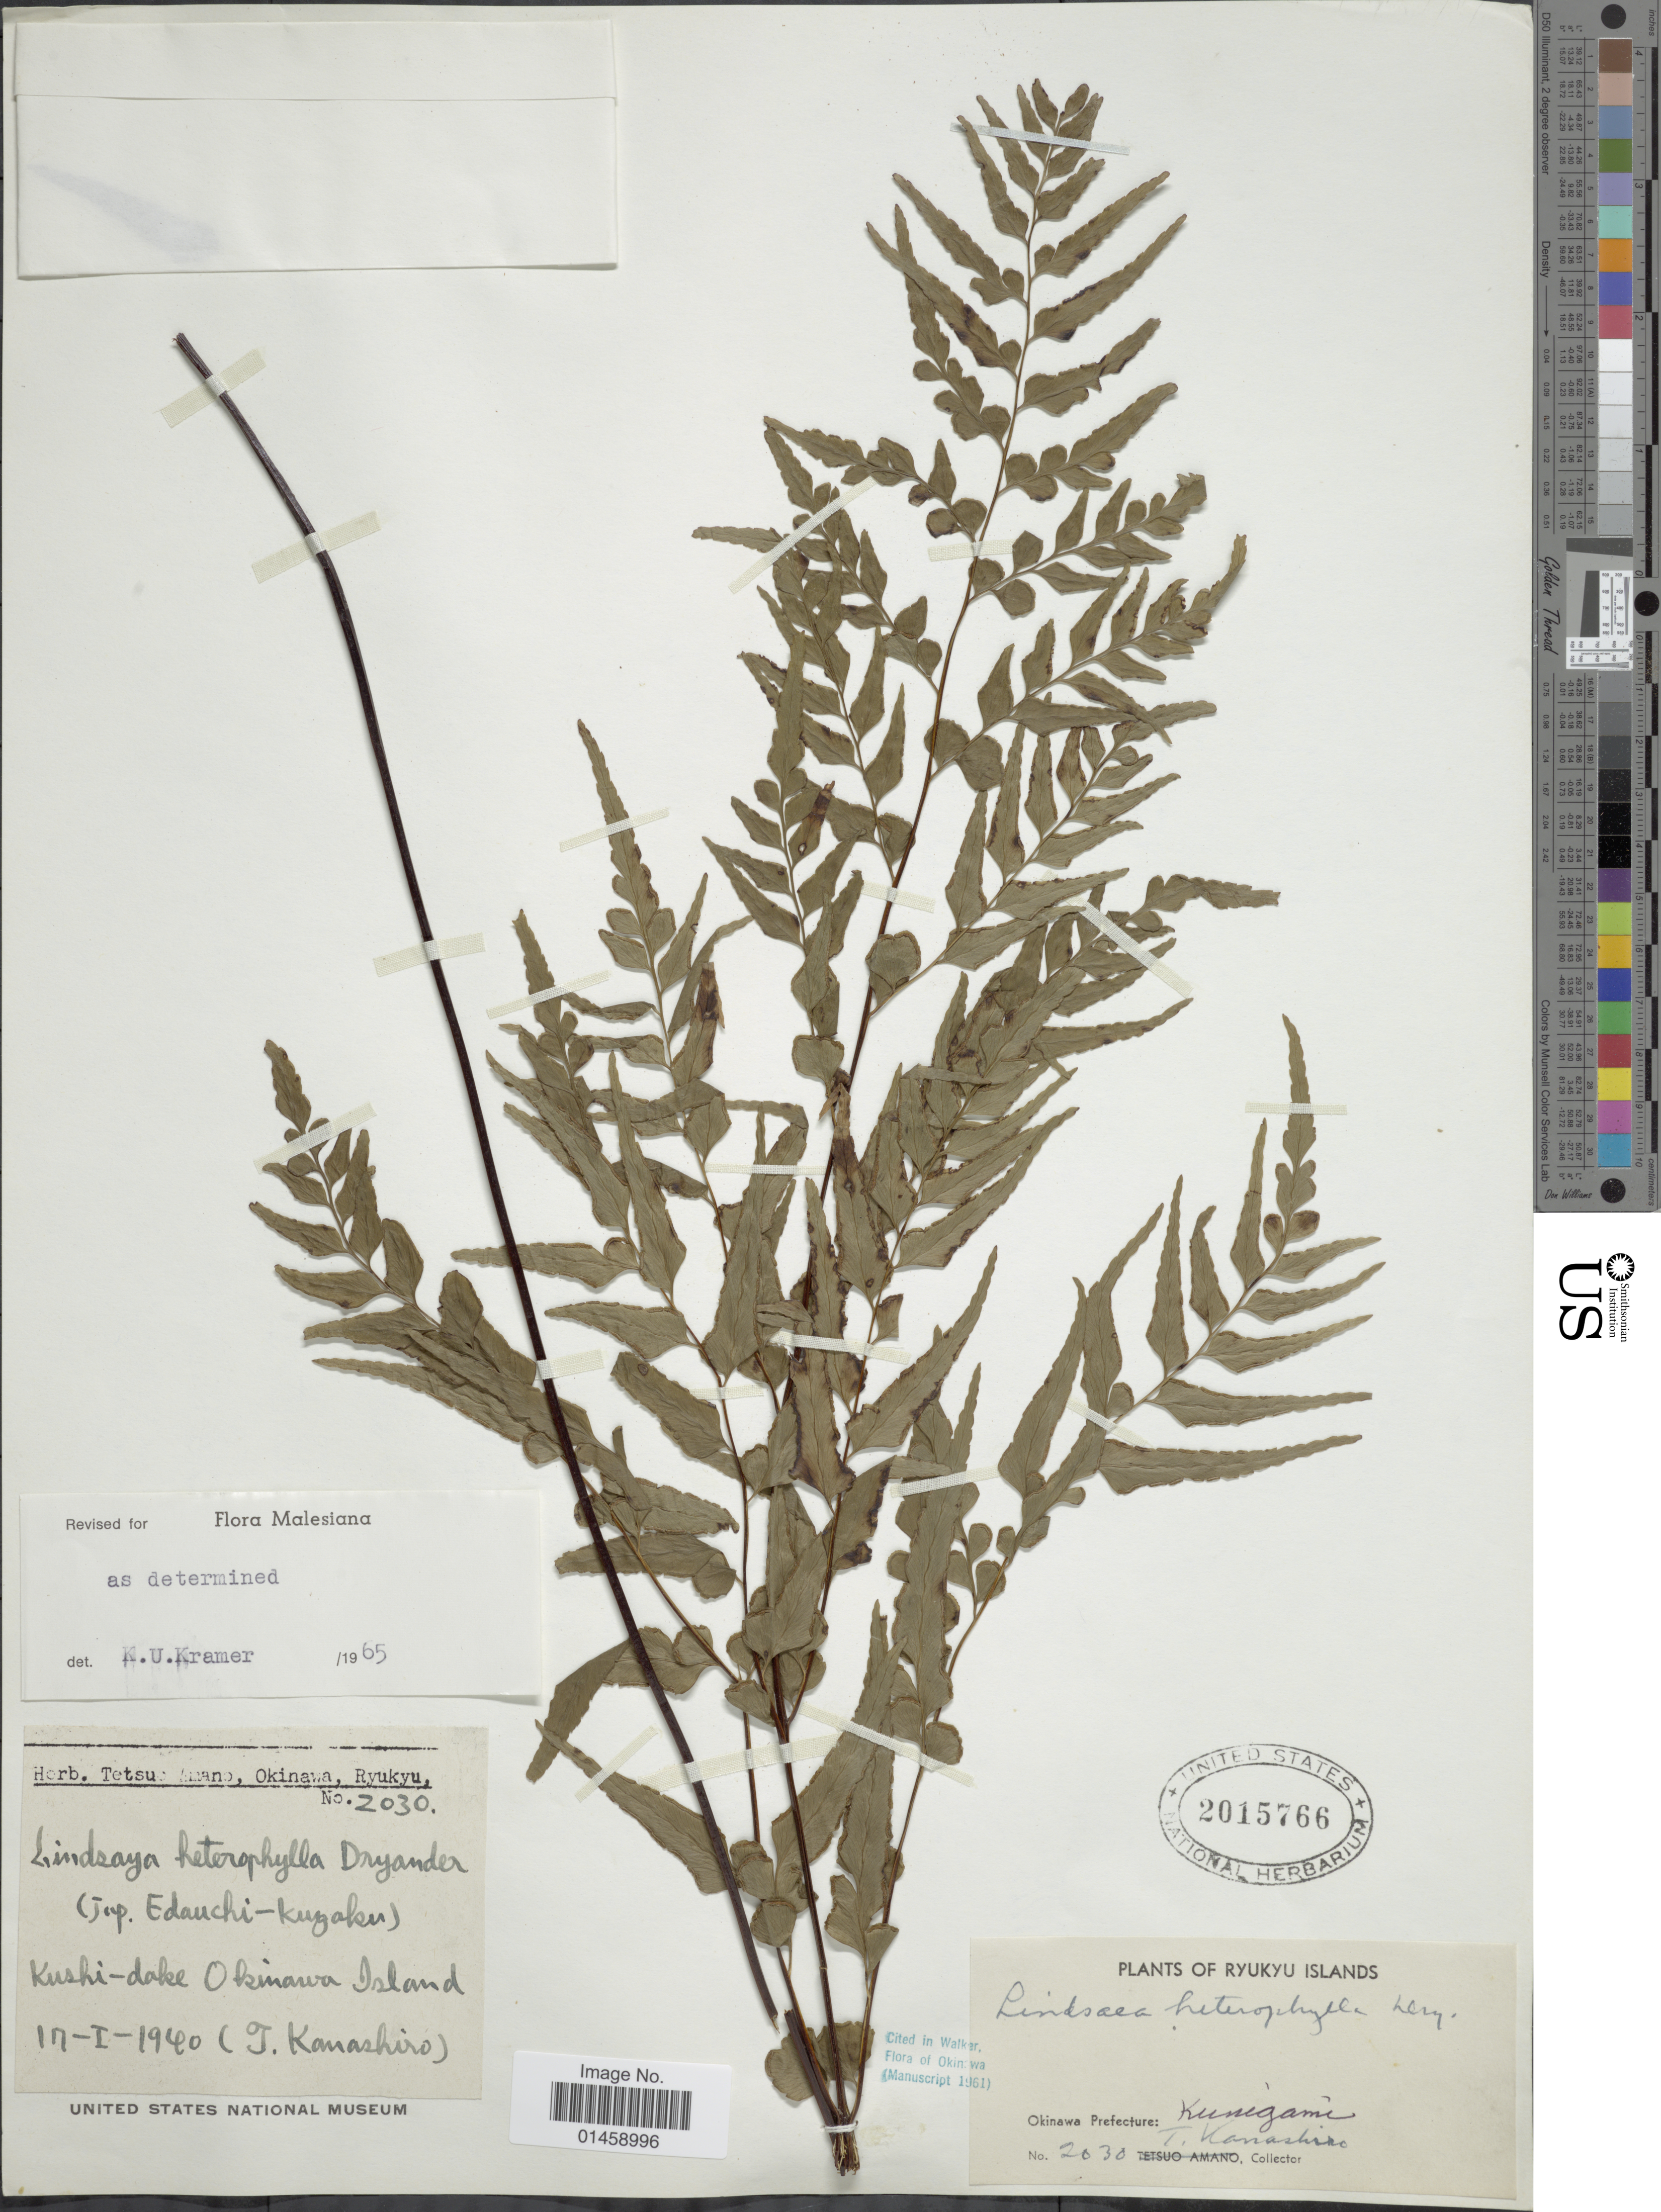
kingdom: Plantae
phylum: Tracheophyta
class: Polypodiopsida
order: Polypodiales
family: Lindsaeaceae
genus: Lindsaea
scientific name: Lindsaea heterophylla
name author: Dryand.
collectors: T. Kanashiro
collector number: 2030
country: Japan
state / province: Okinawa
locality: Ryukyu Islands, Okinawa Prefecture: Kunigami. Kushi-dake Okinawa Island.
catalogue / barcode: US 2015766